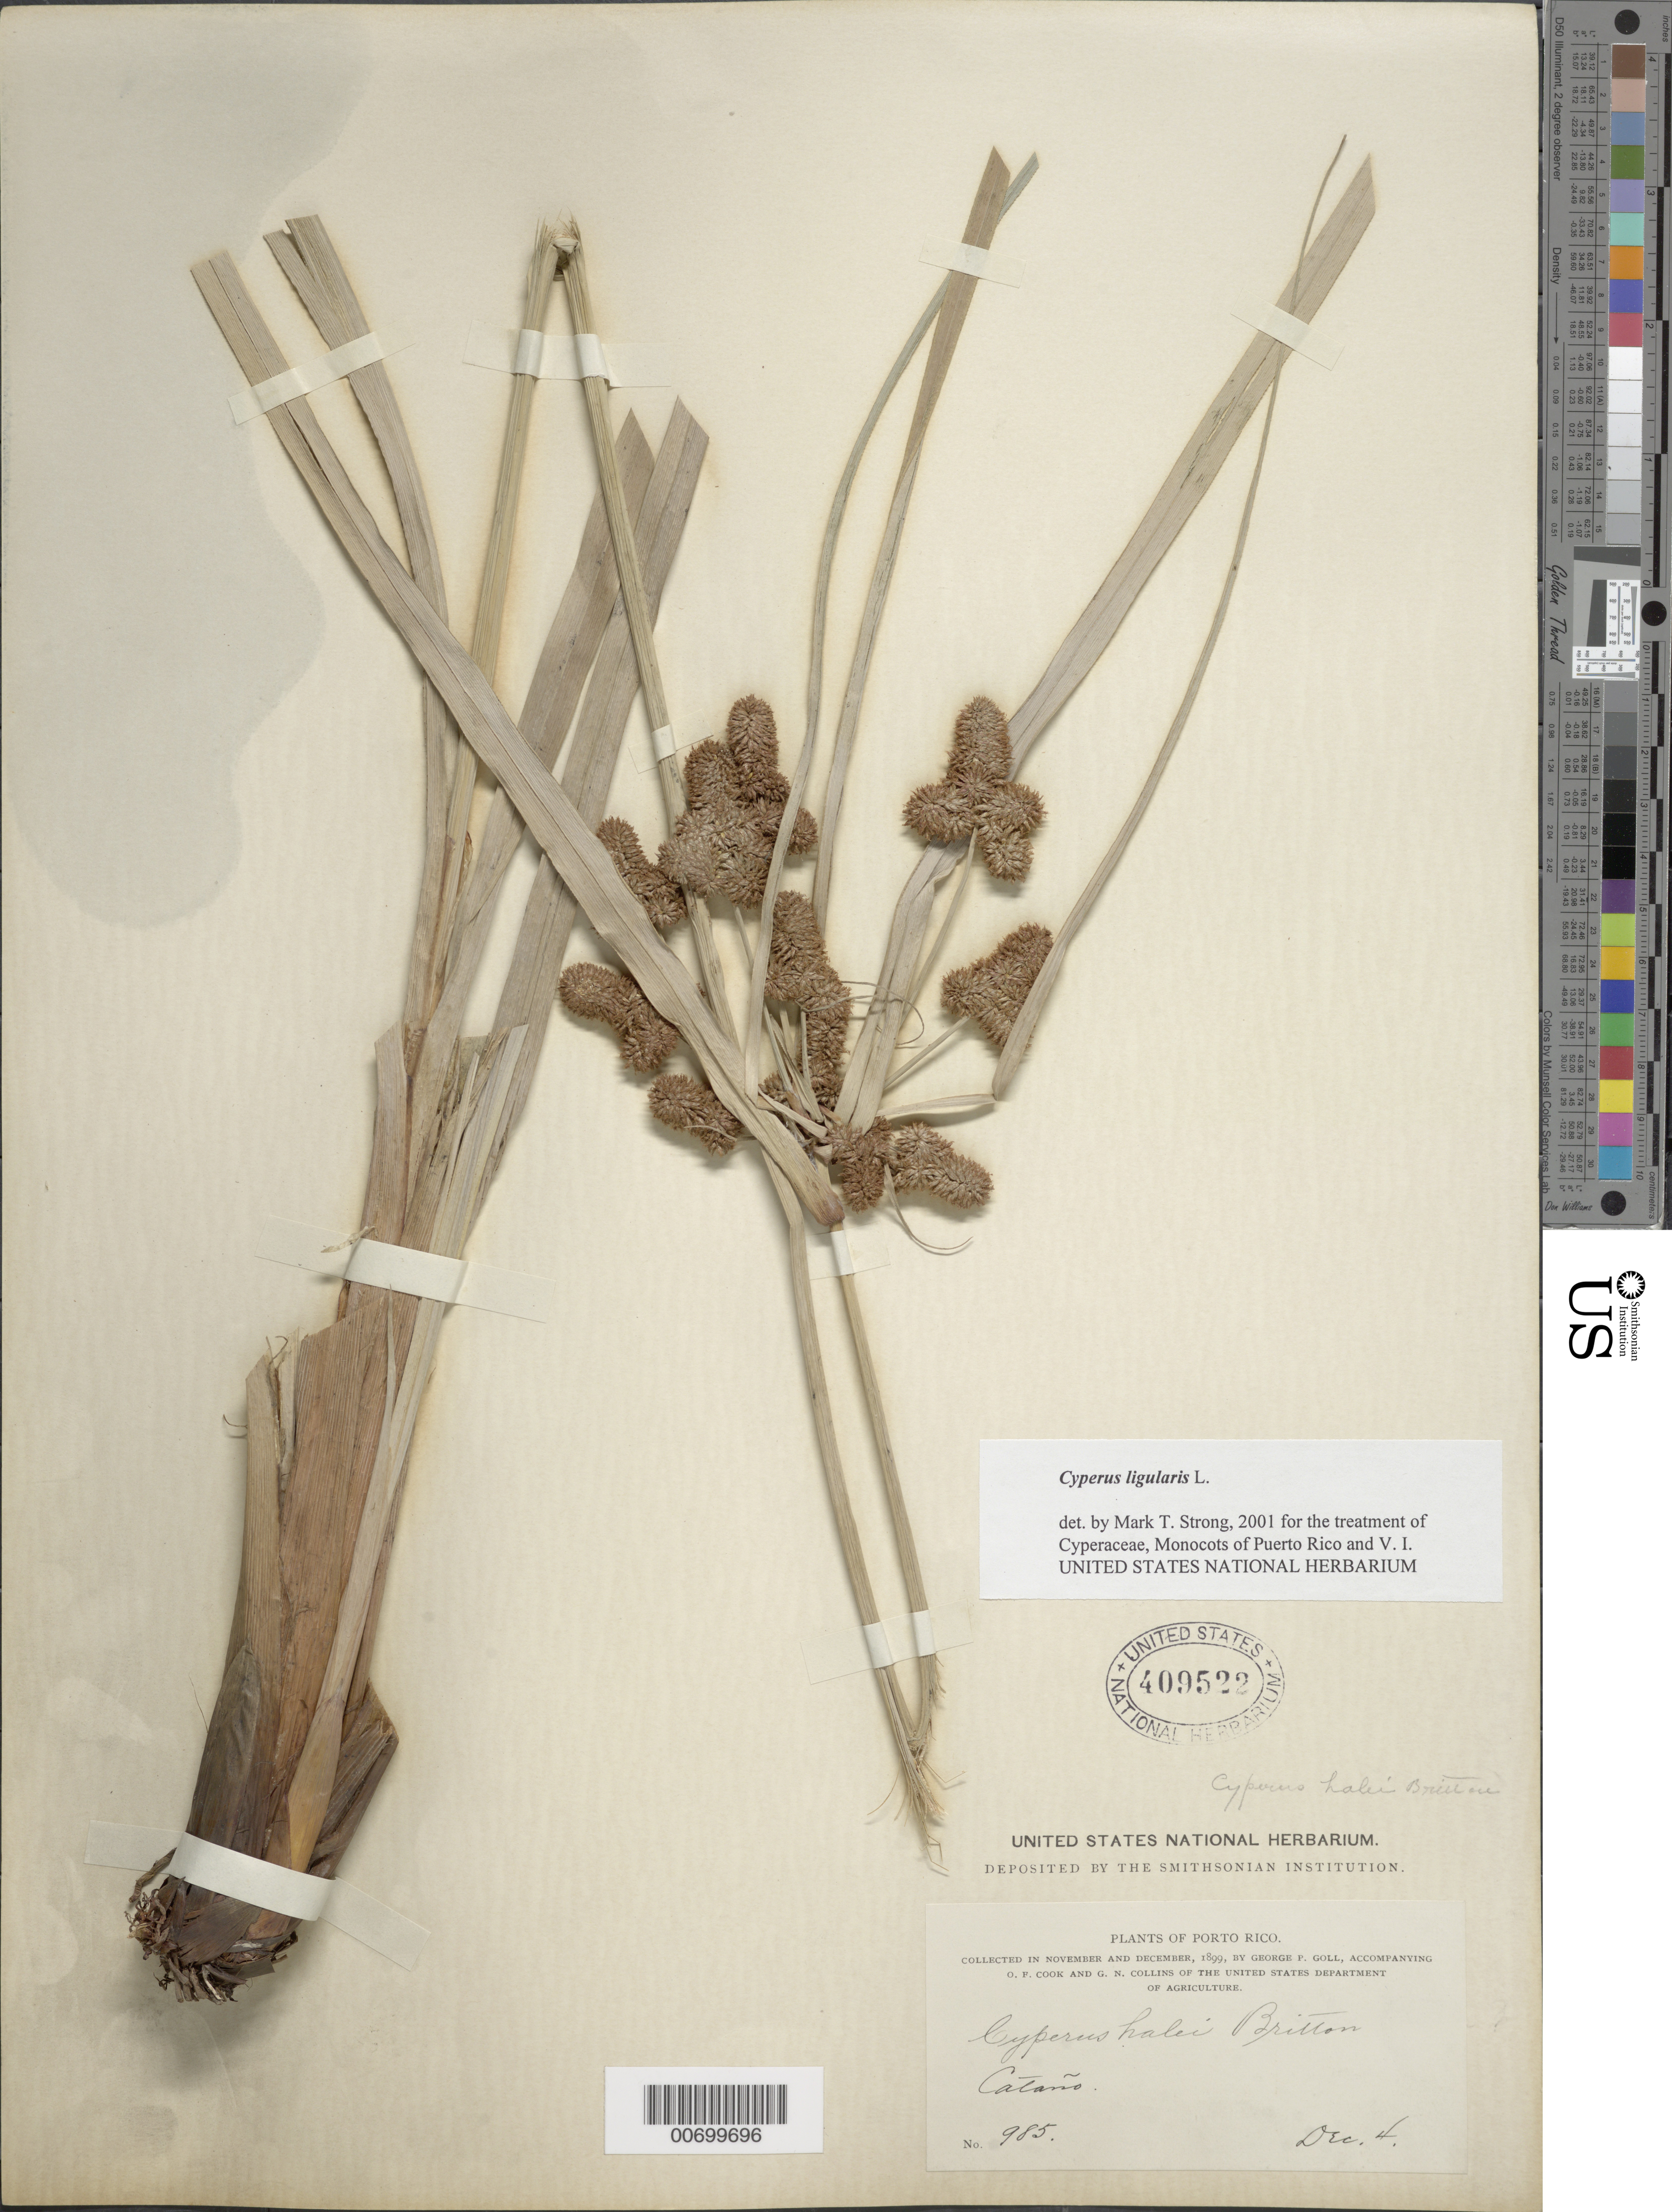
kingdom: Plantae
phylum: Tracheophyta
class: Liliopsida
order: Poales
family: Cyperaceae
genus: Cyperus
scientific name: Cyperus ligularis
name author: L.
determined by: Strong, M. T., (US), Smithsonian Institution - National Museum of Natural History (UNITED STATES)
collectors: G. Goll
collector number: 985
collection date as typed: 04 Dec 1899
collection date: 1899-12-04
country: Puerto Rico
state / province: Cataño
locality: Cataño.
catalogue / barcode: US 409522